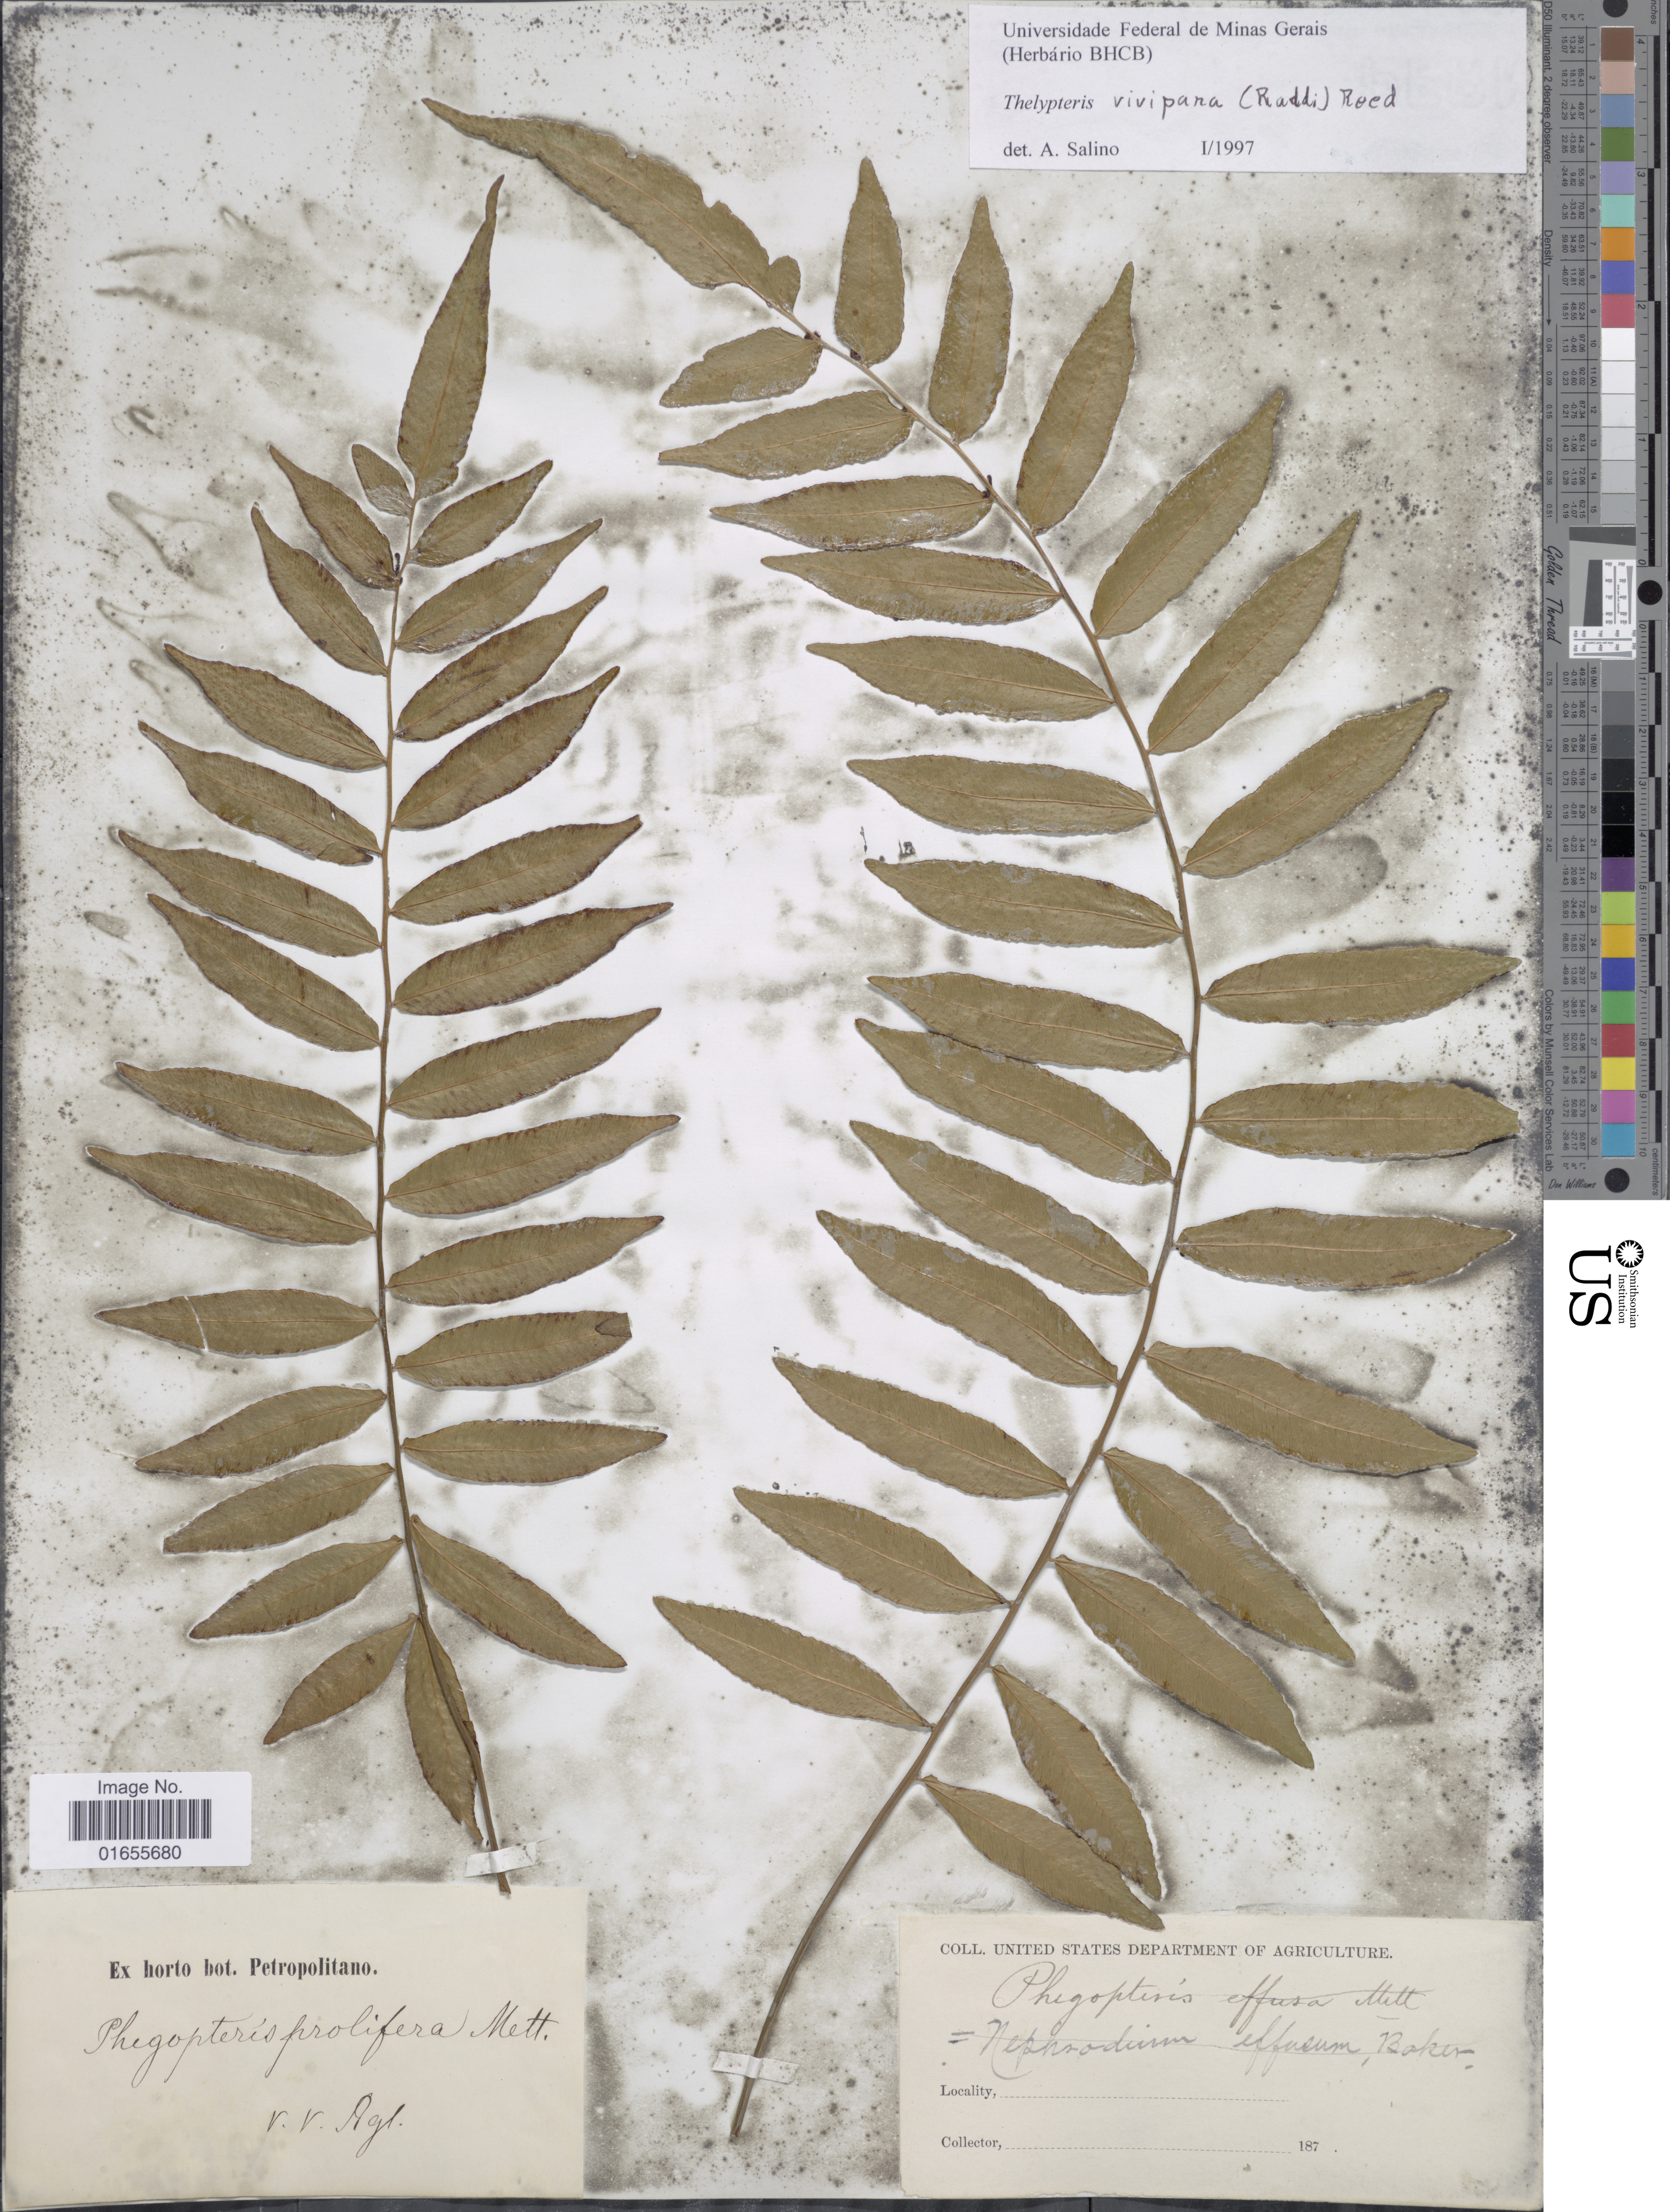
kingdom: Plantae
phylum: Tracheophyta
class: Polypodiopsida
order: Polypodiales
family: Thelypteridaceae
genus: Goniopteris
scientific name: Goniopteris vivipara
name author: (Raddi) C.F. Reed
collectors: V. Agl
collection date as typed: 187